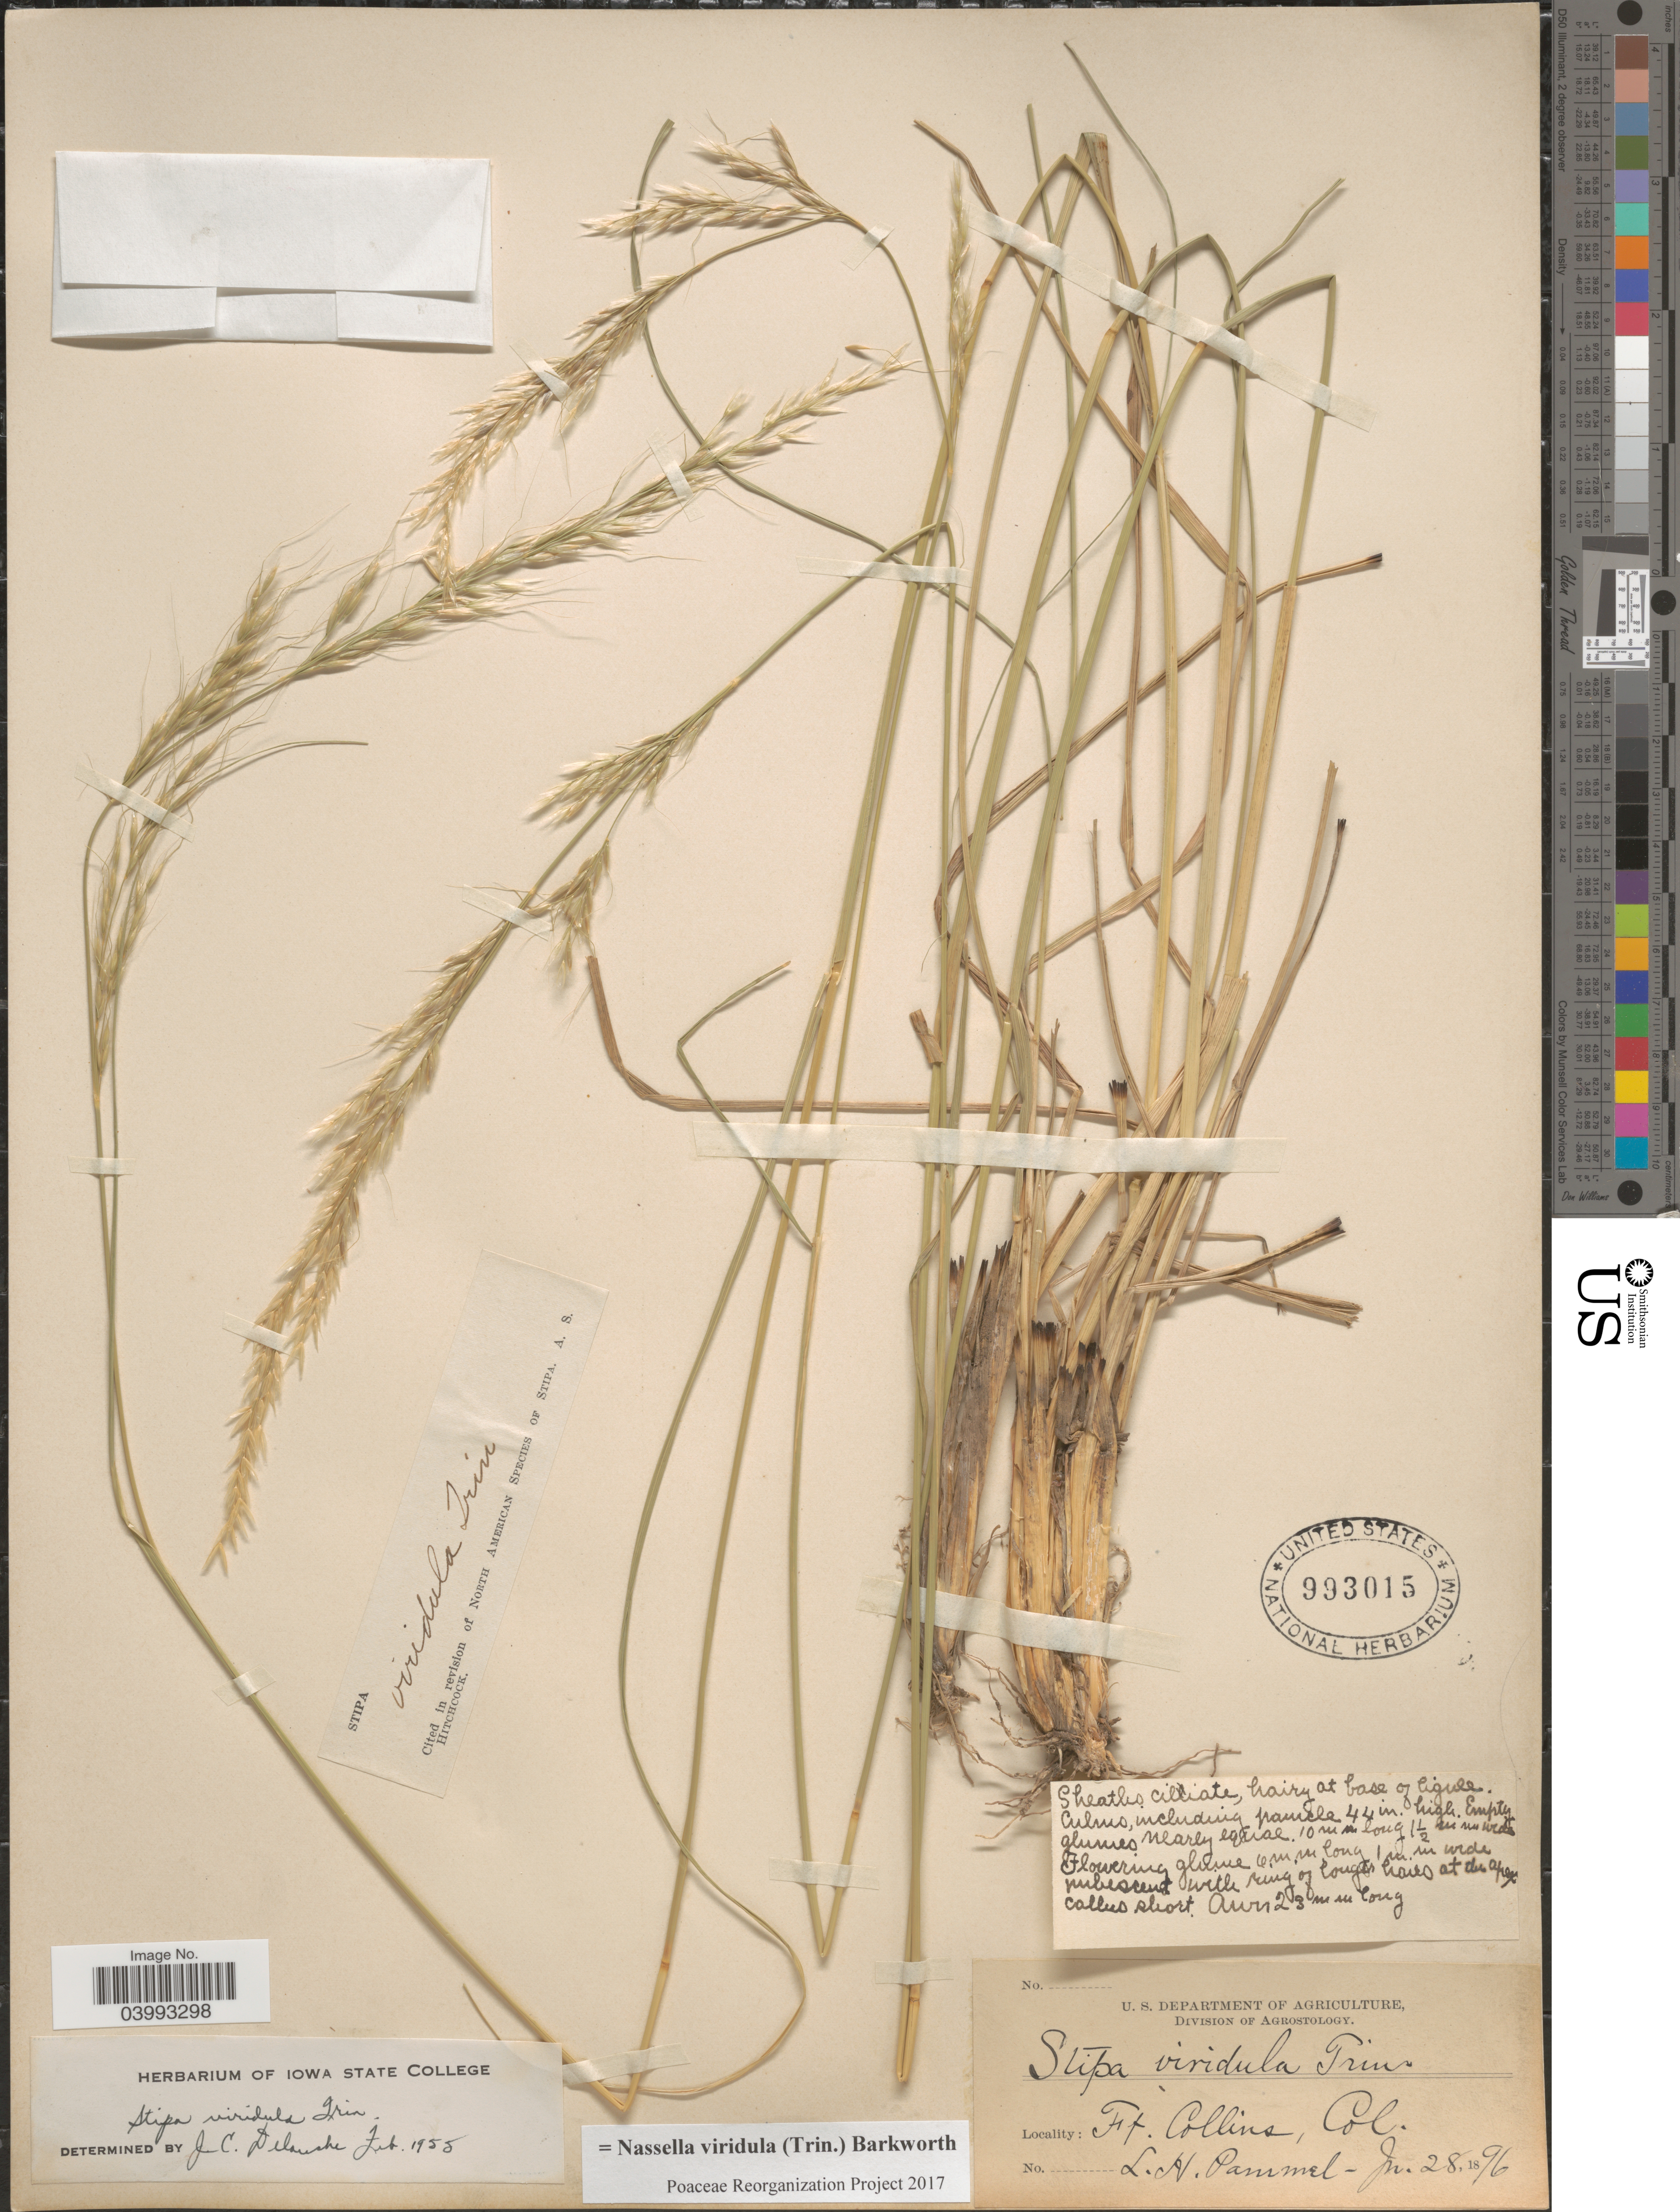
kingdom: Plantae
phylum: Tracheophyta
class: Liliopsida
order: Poales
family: Poaceae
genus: Nassella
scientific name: Nassella viridula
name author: (Trin.) Barkworth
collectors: L. Pammel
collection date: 1896-06-28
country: United States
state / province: Colorado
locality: Ft. Collins.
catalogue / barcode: US 993015